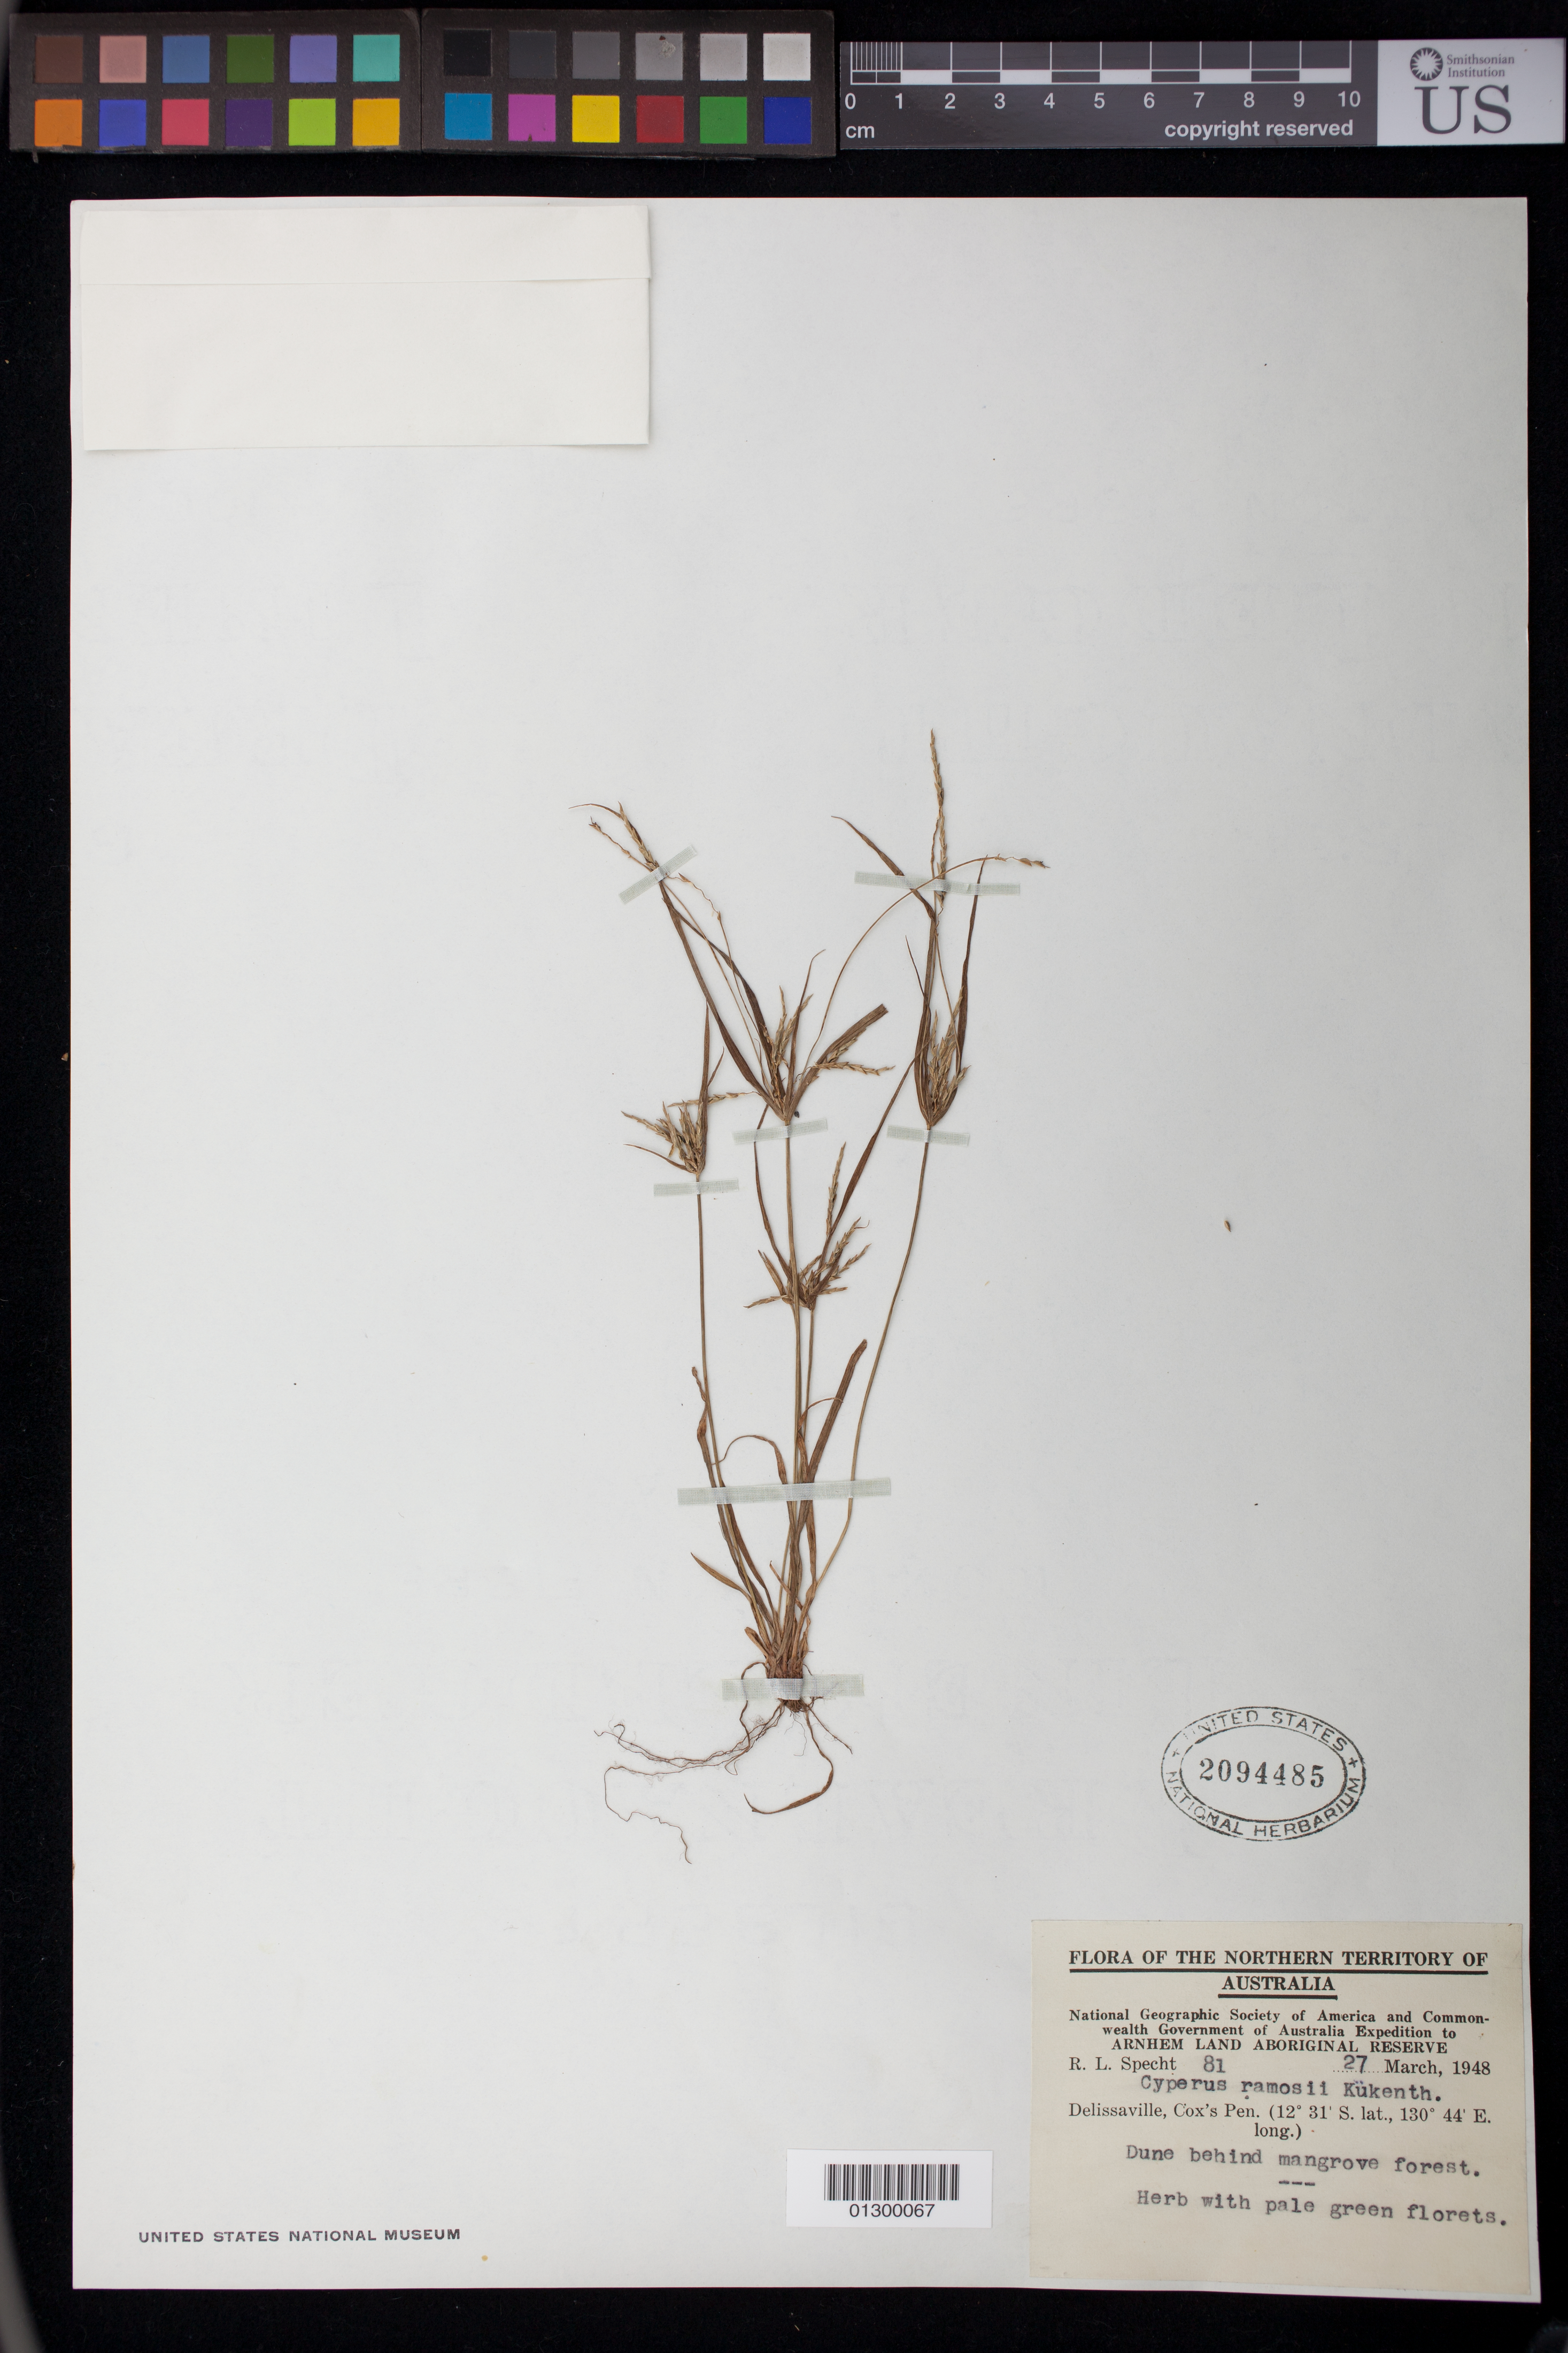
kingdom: Plantae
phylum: Tracheophyta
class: Liliopsida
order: Poales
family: Cyperaceae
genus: Cyperus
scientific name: Cyperus zollingeri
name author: Steud.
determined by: Strong, Mark T., (BOT), Smithsonian Institution - National Museum of Natural History (UNITED STATES)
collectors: R. L. Specht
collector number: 81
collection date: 1948-03-27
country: Australia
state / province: Northern Territory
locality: Delissaville, Cox's Pen, dune behind mangrove forest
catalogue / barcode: US 2094485